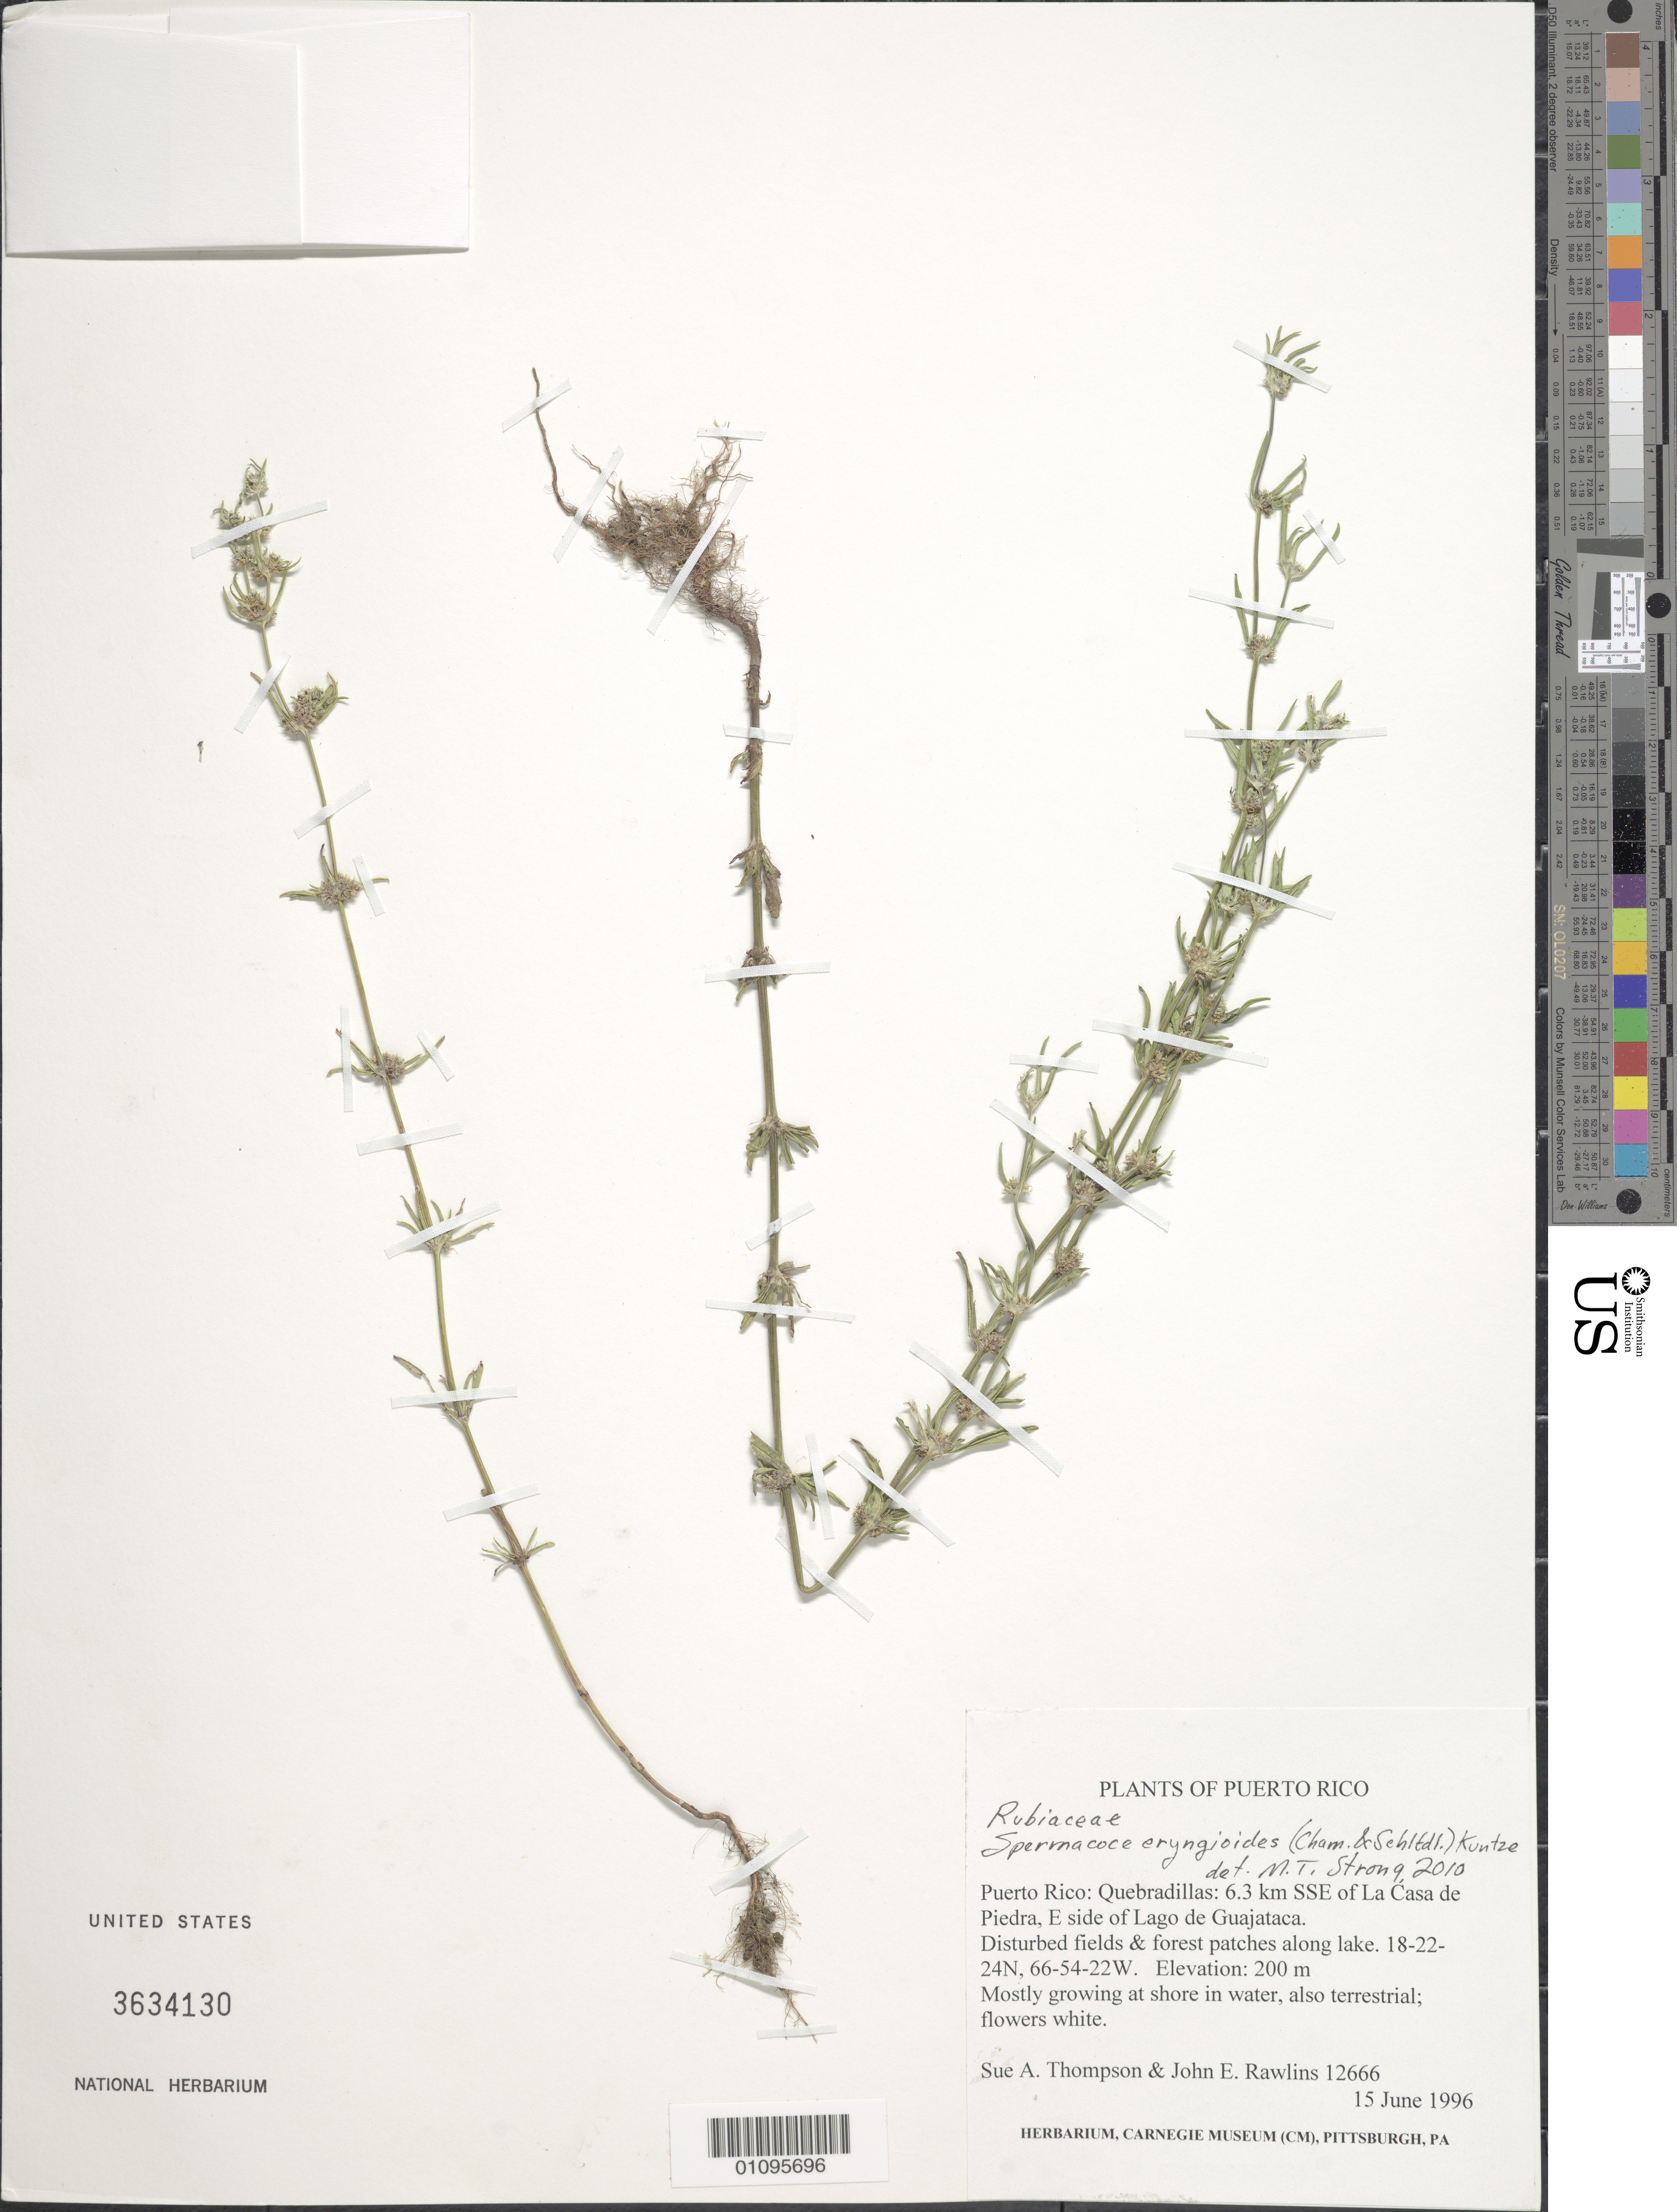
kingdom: Plantae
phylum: Tracheophyta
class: Magnoliopsida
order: Gentianales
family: Rubiaceae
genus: Spermacoce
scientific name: Spermacoce eryngioides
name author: (Cham. & Schltdl.) Kuntze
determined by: Strong, M. T., (US), Smithsonian Institution - National Museum of Natural History (UNITED STATES)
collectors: S. A. Thompson & J. Rawlins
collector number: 12666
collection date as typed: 15 Jun 1996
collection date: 1996-06-15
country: Puerto Rico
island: Puerto Rico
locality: Quebradillas, 6.3 km SSE of La Casa de Piedra, E side of lago de Guajataca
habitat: Disturbed fields and forest patches along lake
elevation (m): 200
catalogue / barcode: US 3634130